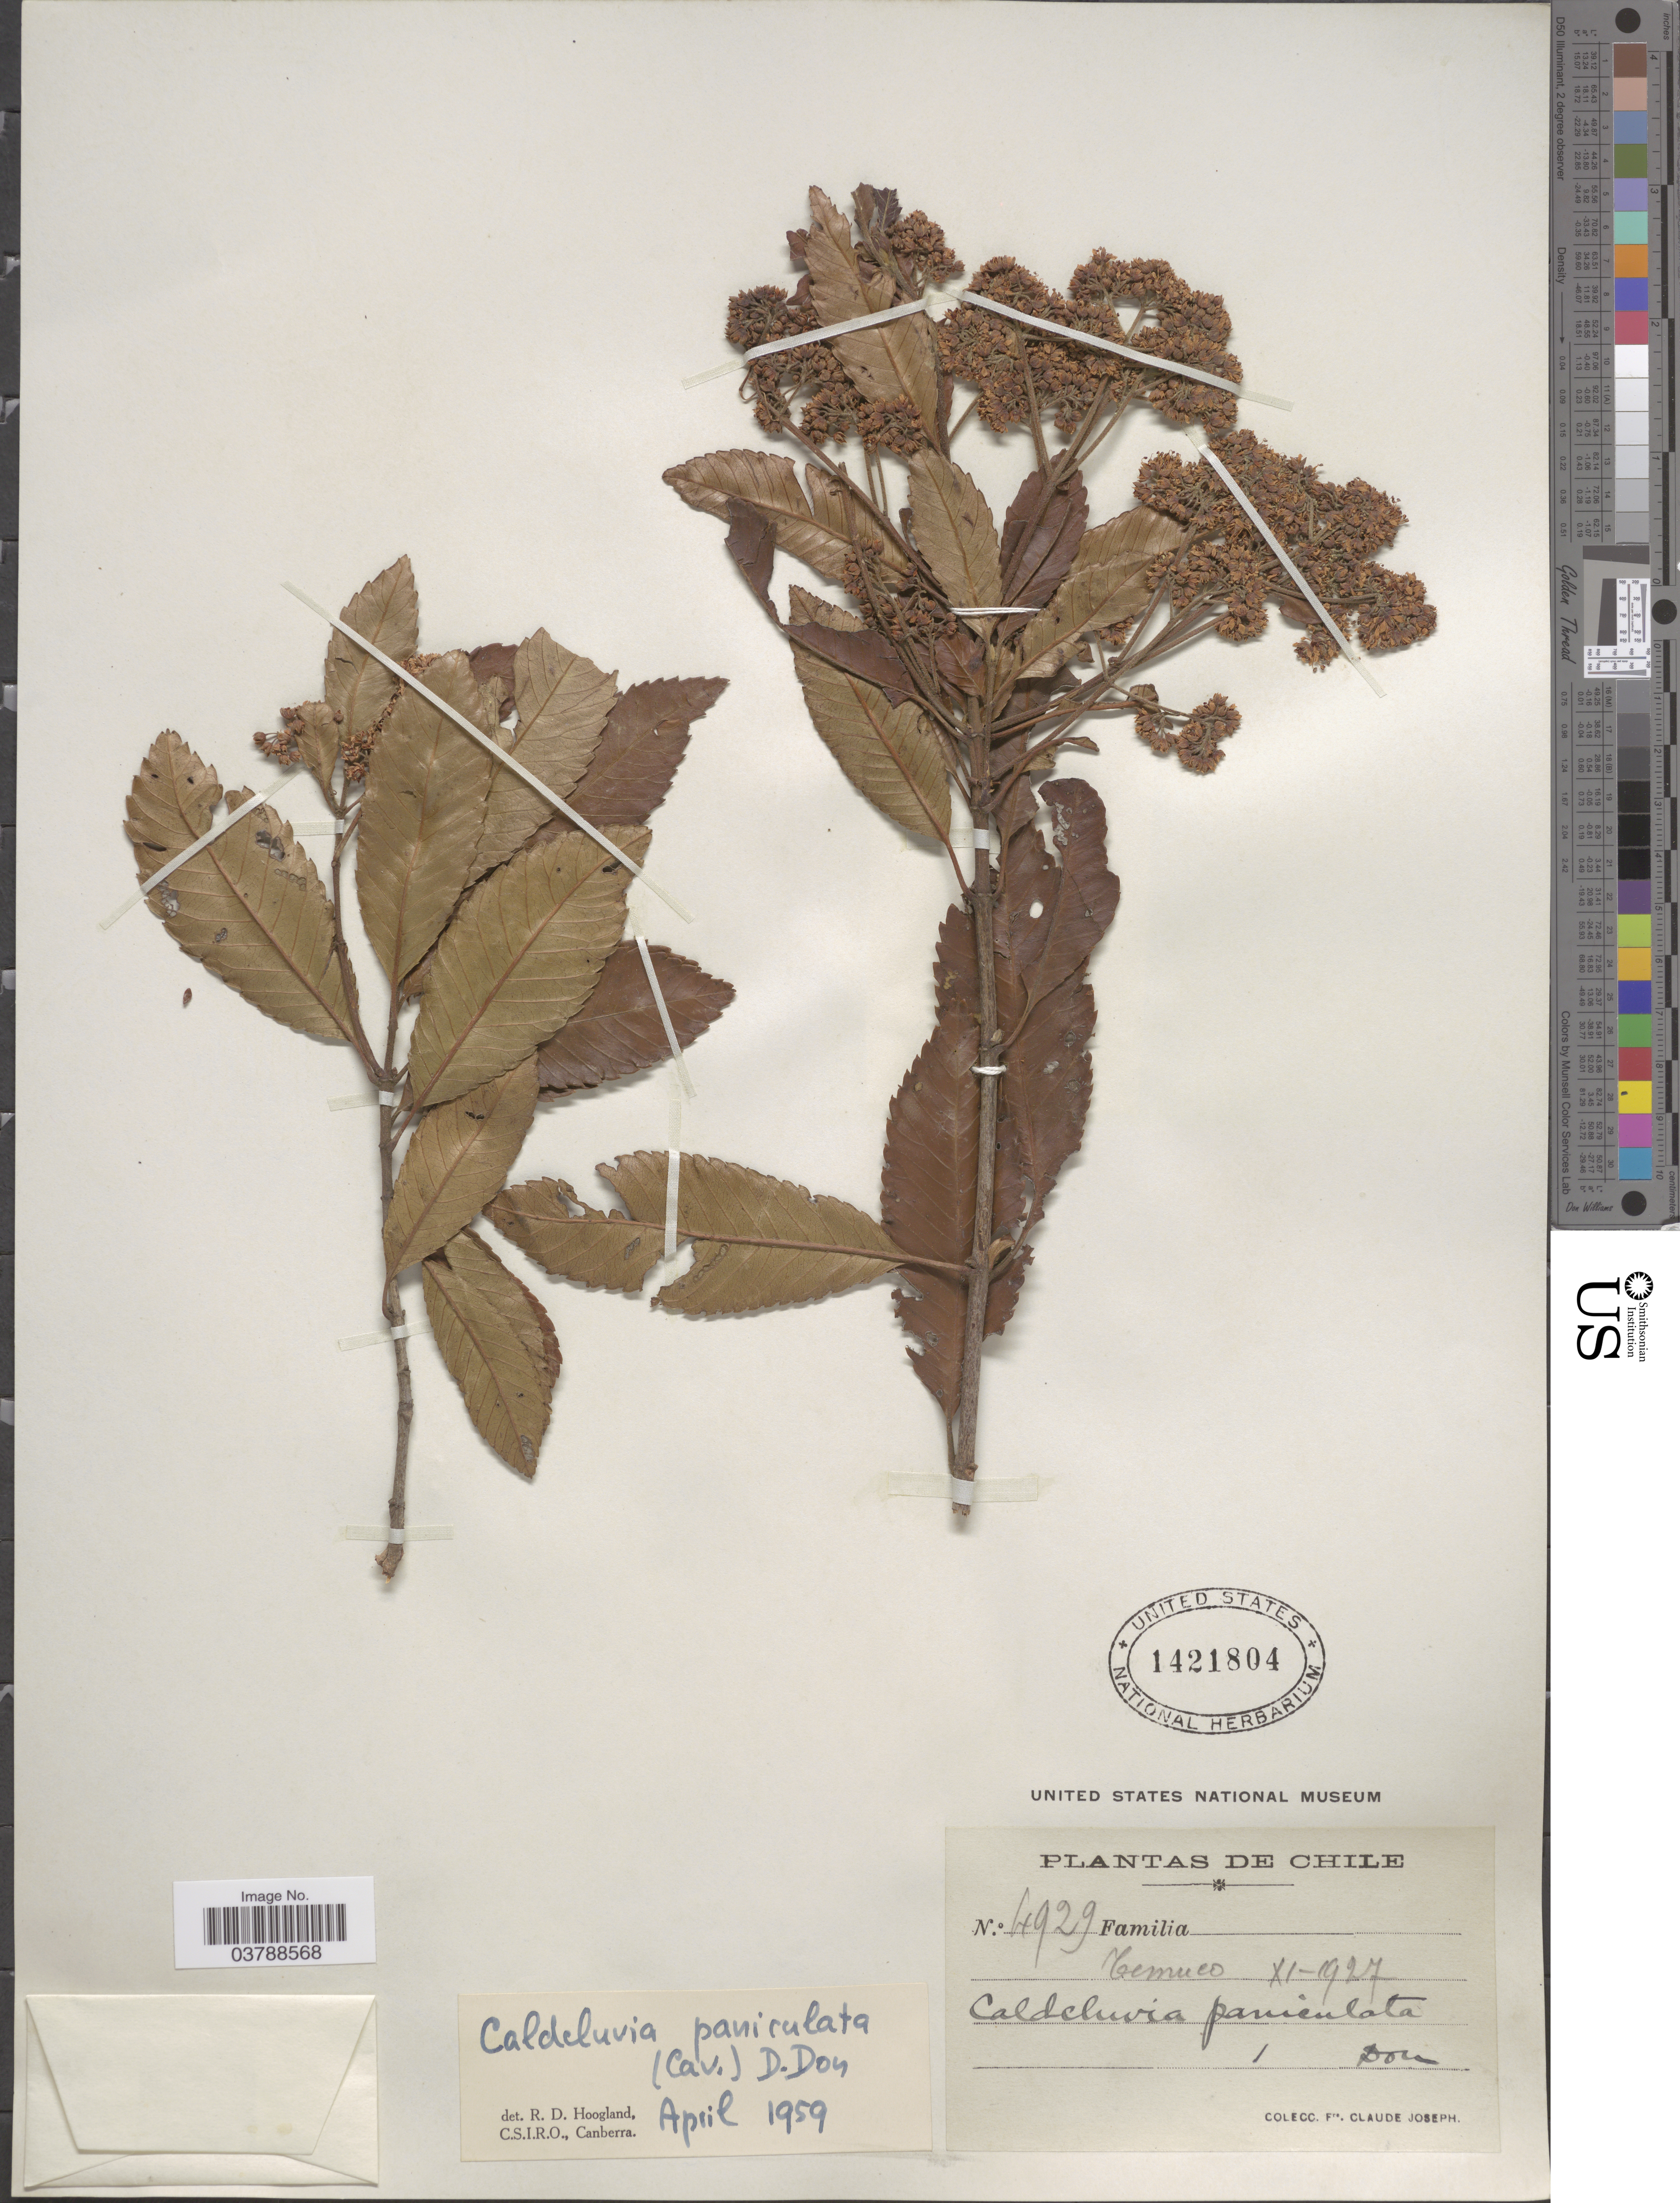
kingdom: Plantae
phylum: Tracheophyta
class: Magnoliopsida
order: Oxalidales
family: Cunoniaceae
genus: Caldcluvia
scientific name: Caldcluvia paniculata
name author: (Cav.) D. Don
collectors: Bro. Claude-Joseph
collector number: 4929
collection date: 1927-11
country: Chile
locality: Temuco.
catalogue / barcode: US 1421804